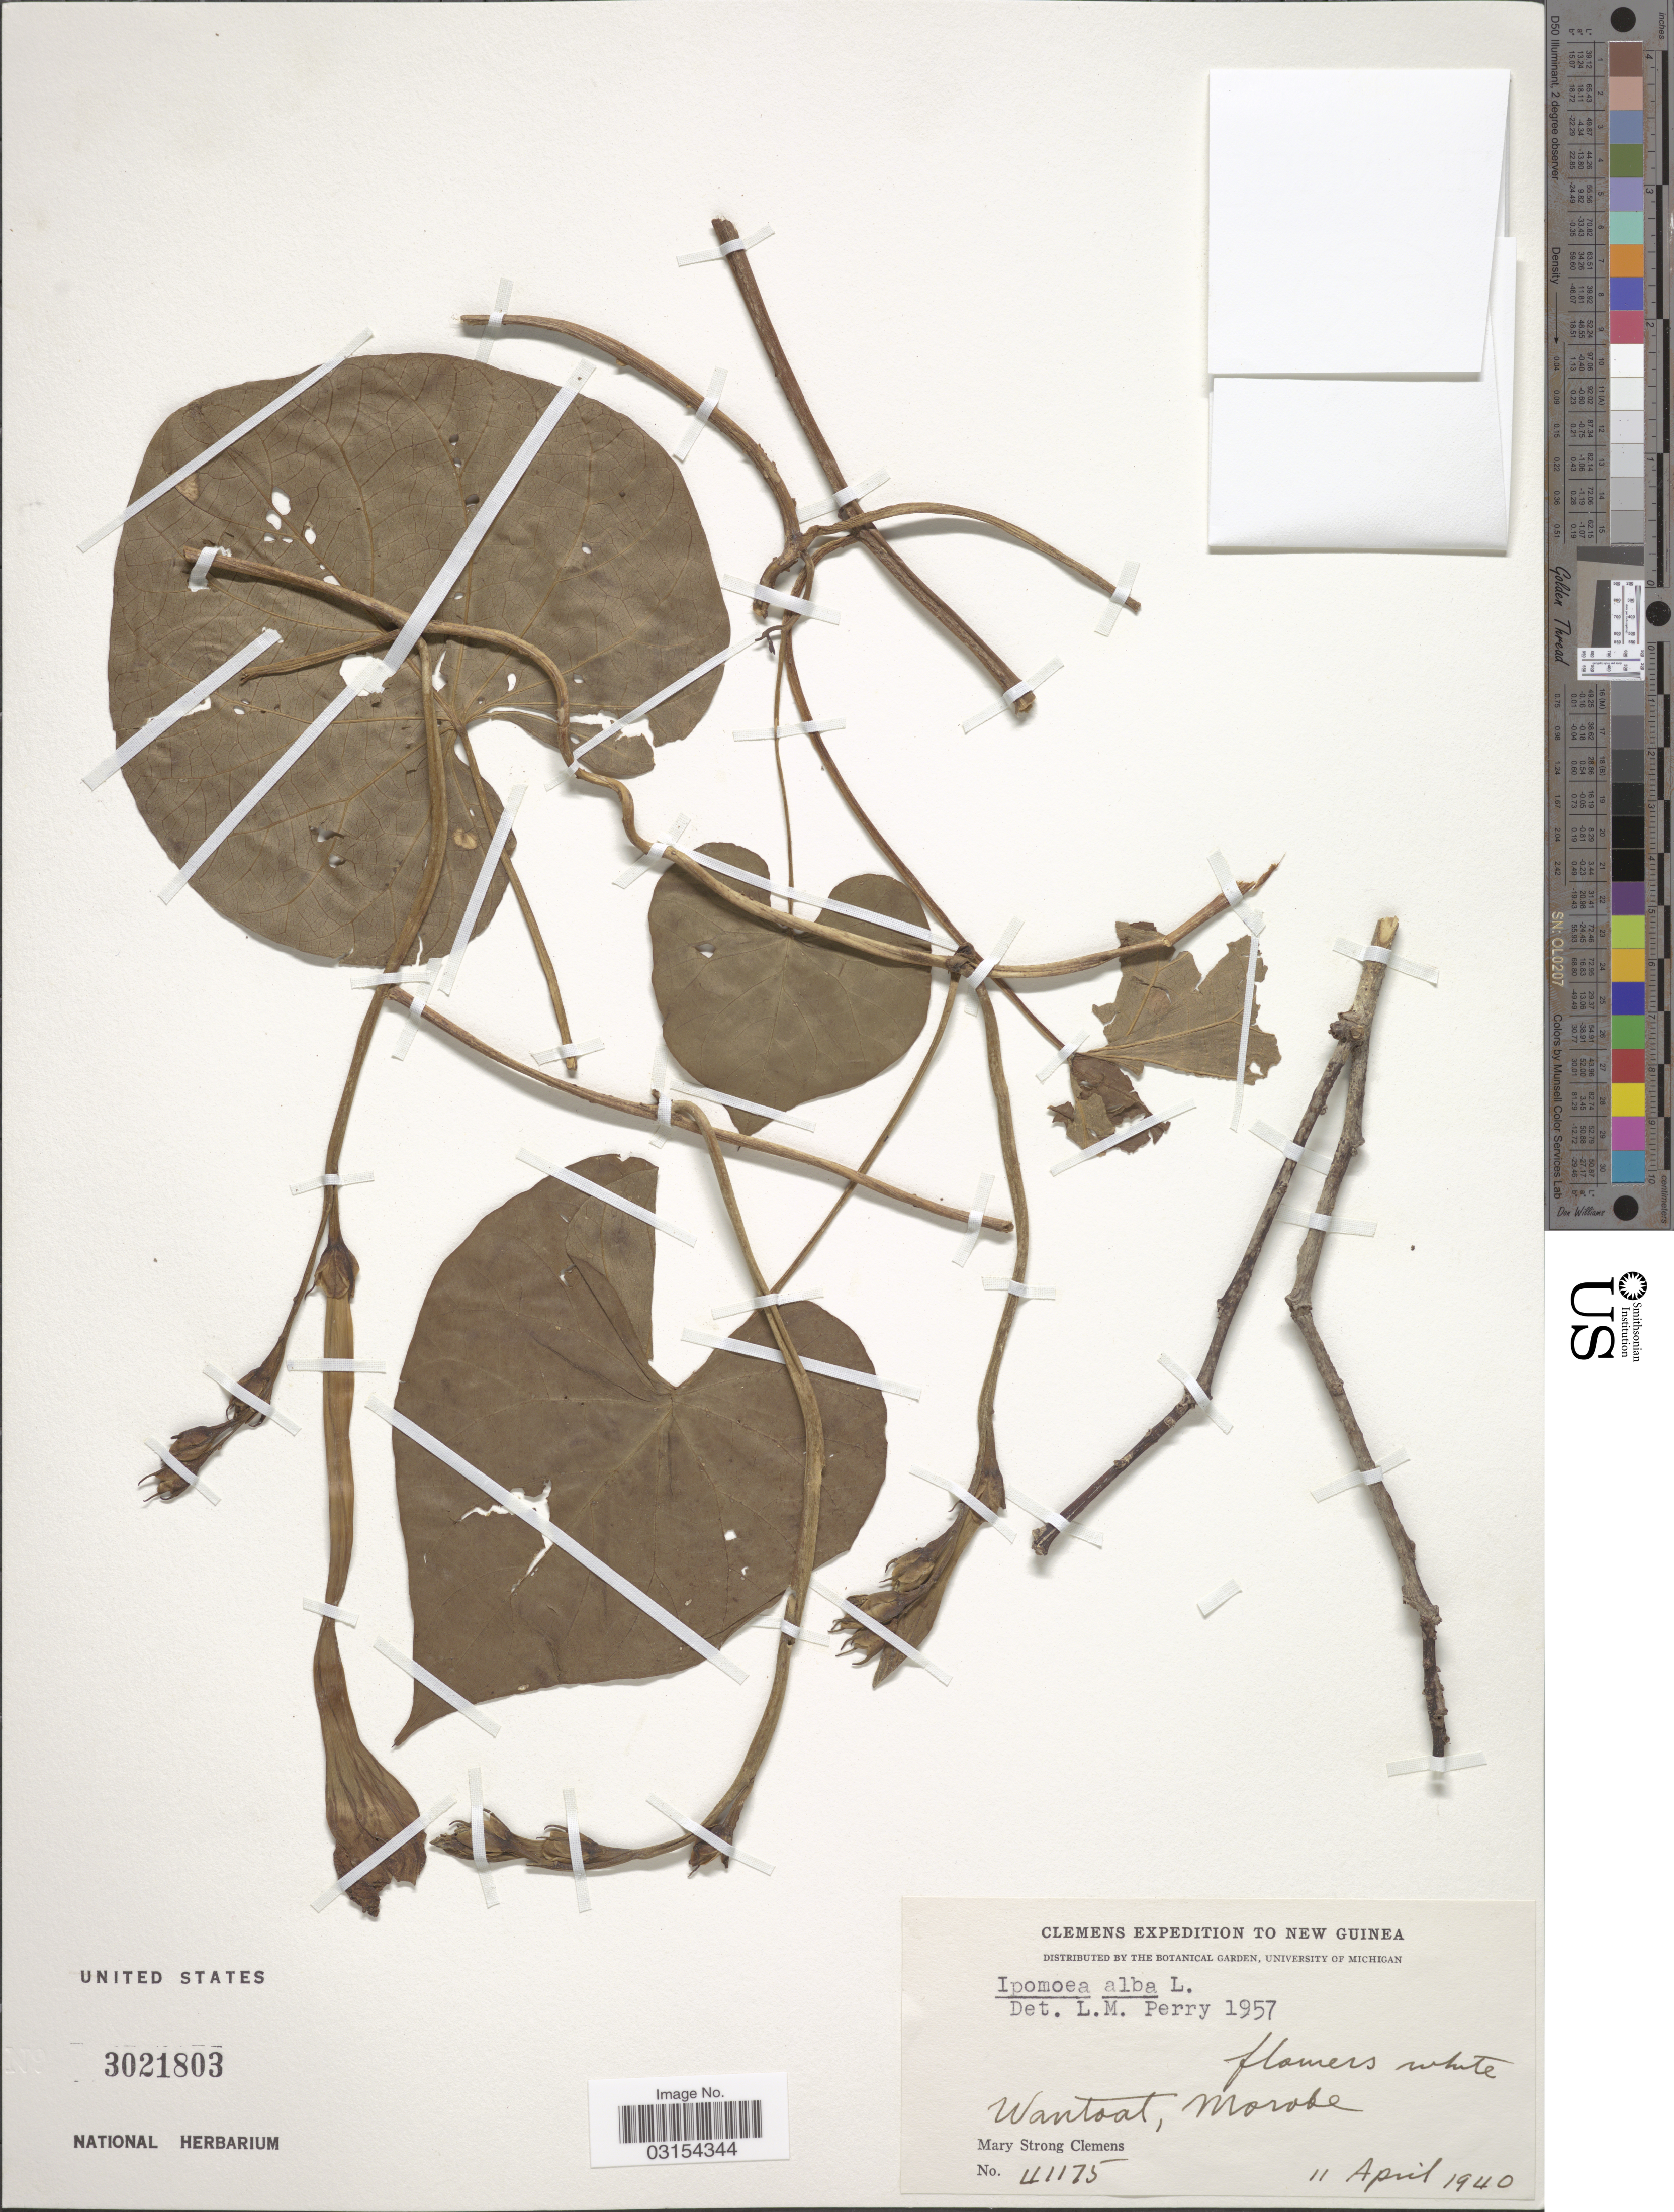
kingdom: Plantae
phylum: Tracheophyta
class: Magnoliopsida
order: Solanales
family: Convolvulaceae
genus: Ipomoea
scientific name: Ipomoea alba L.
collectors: M. S. Clemens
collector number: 41175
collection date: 1940-04-11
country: Papua New Guinea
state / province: Morobe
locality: New Guinea. Wantoat.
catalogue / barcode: US 3021803